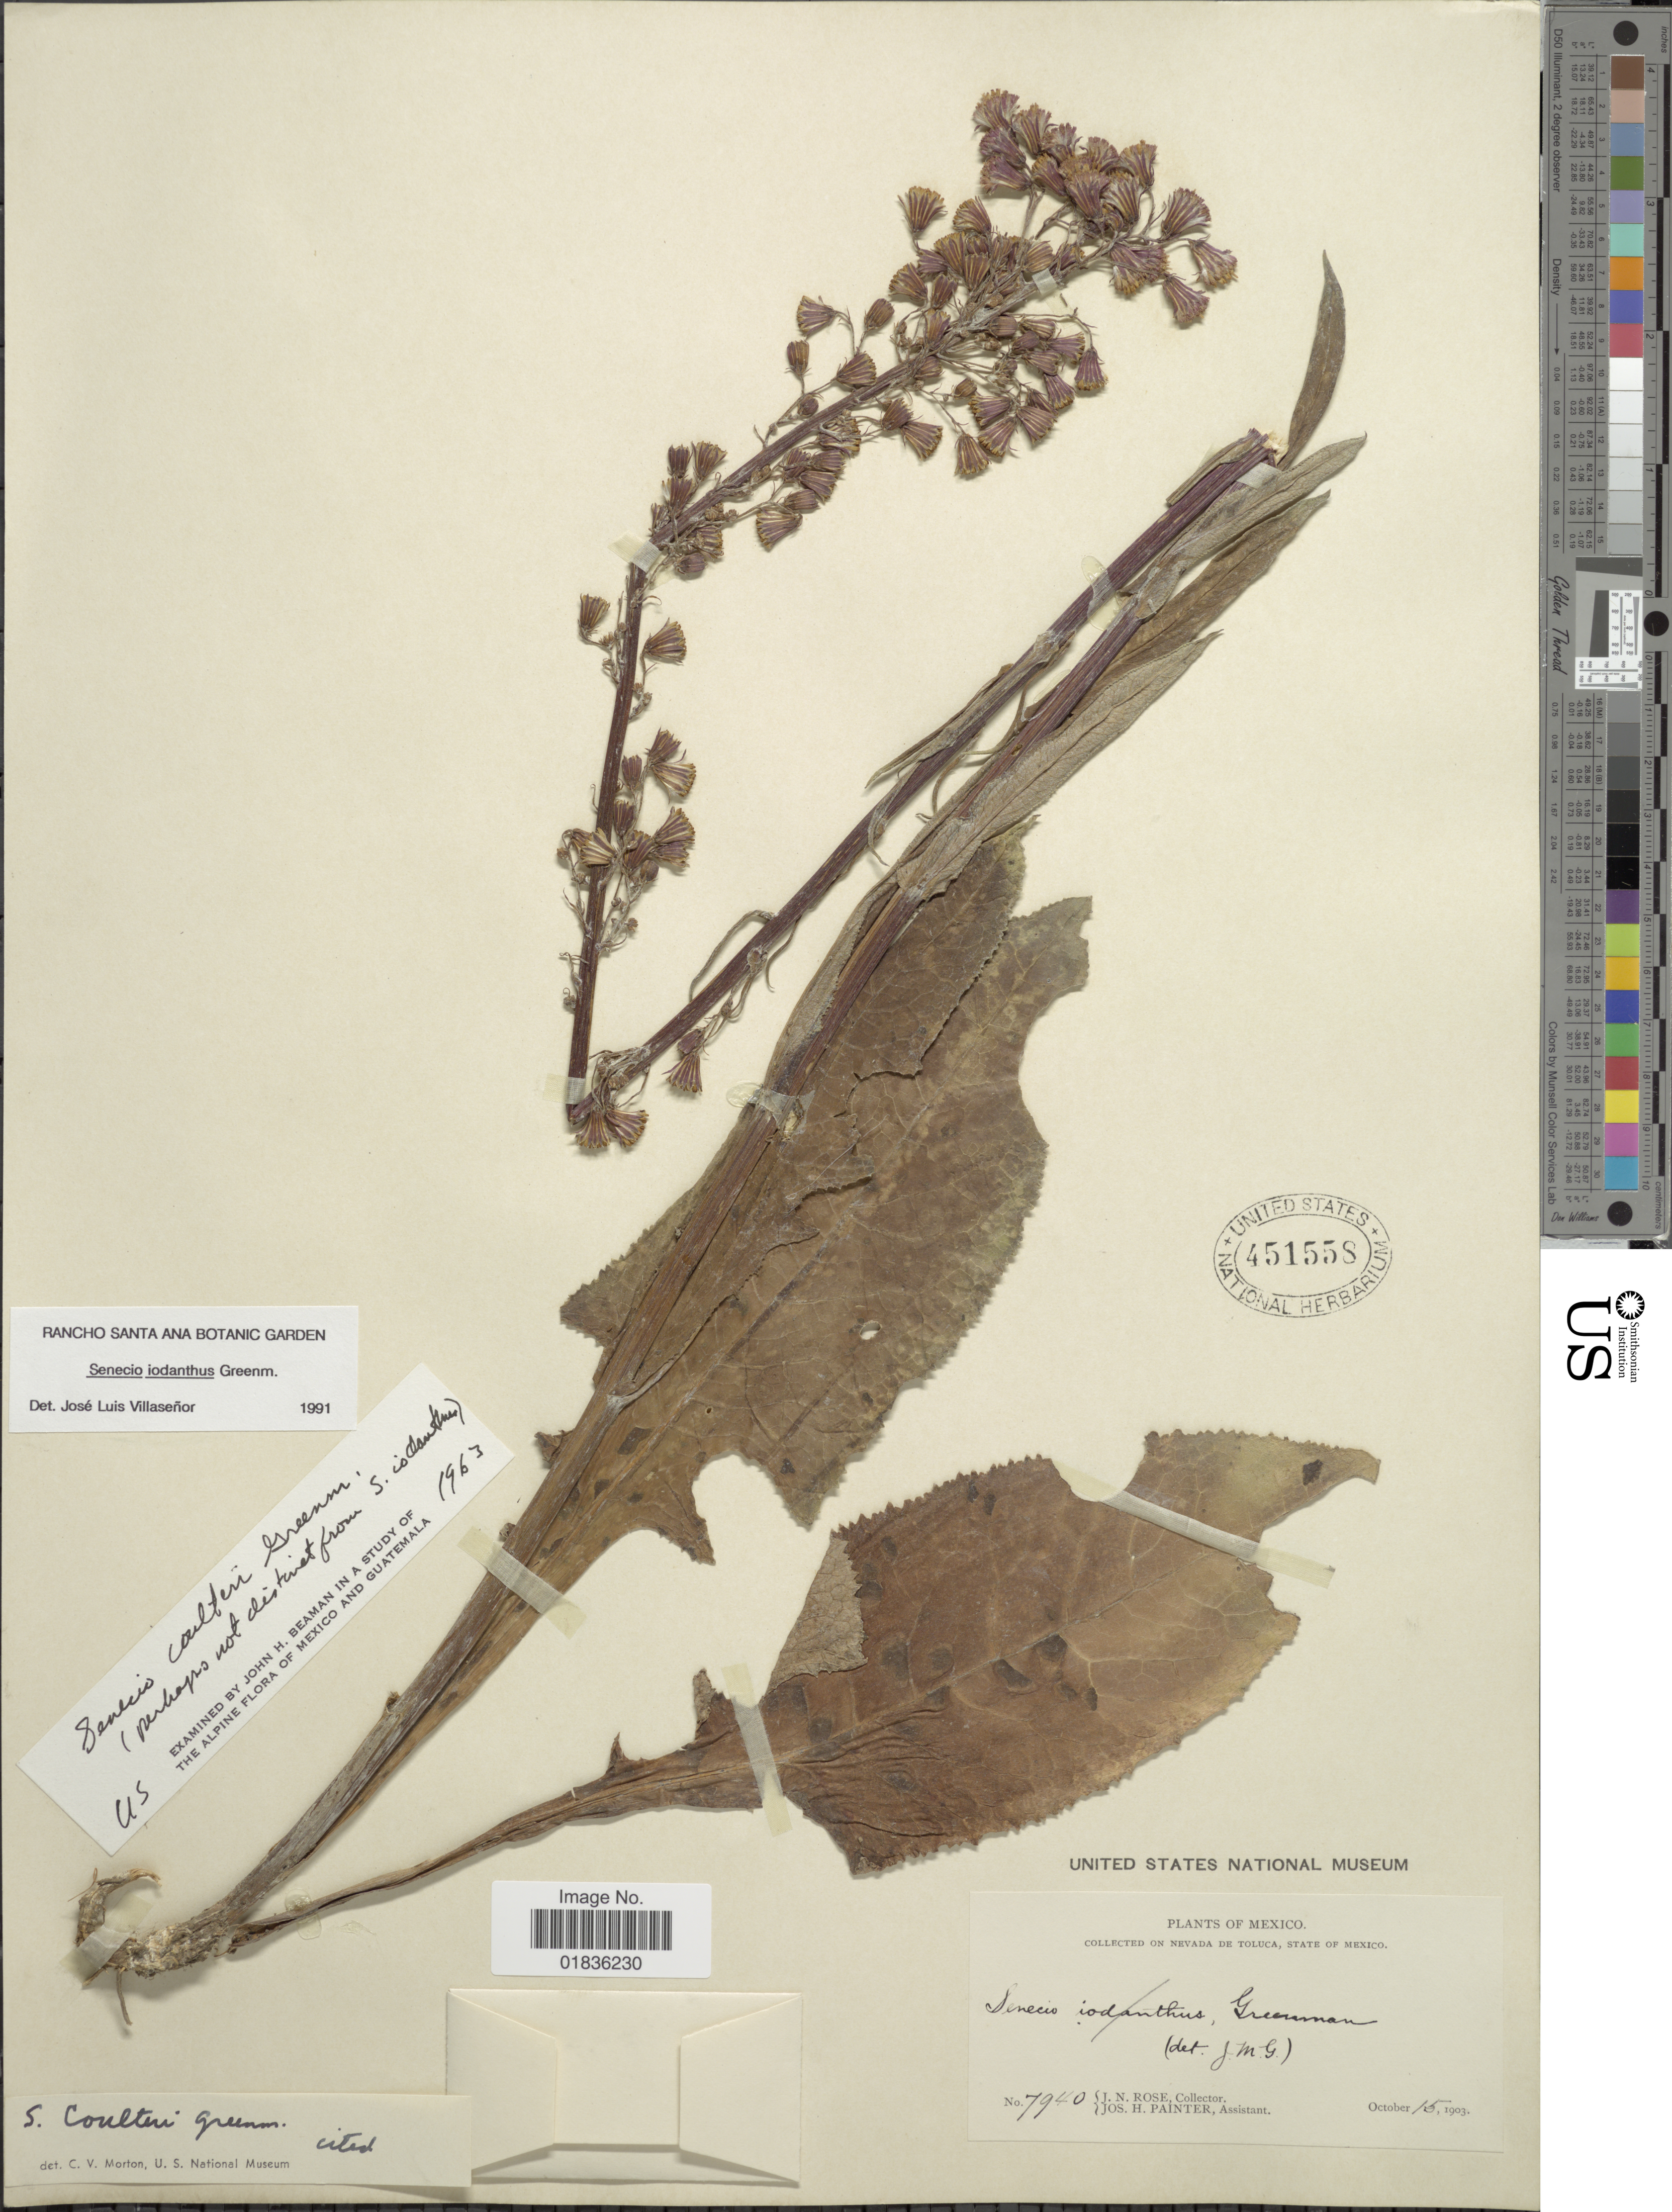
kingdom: Plantae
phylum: Tracheophyta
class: Magnoliopsida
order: Asterales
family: Asteraceae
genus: Senecio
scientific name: Senecio iodanthus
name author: Greenm.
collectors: J. N. Rose & J. H. Painter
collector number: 7940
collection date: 1903-10-15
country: Mexico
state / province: México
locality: On Nevada de Toluca.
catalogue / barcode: US 451558